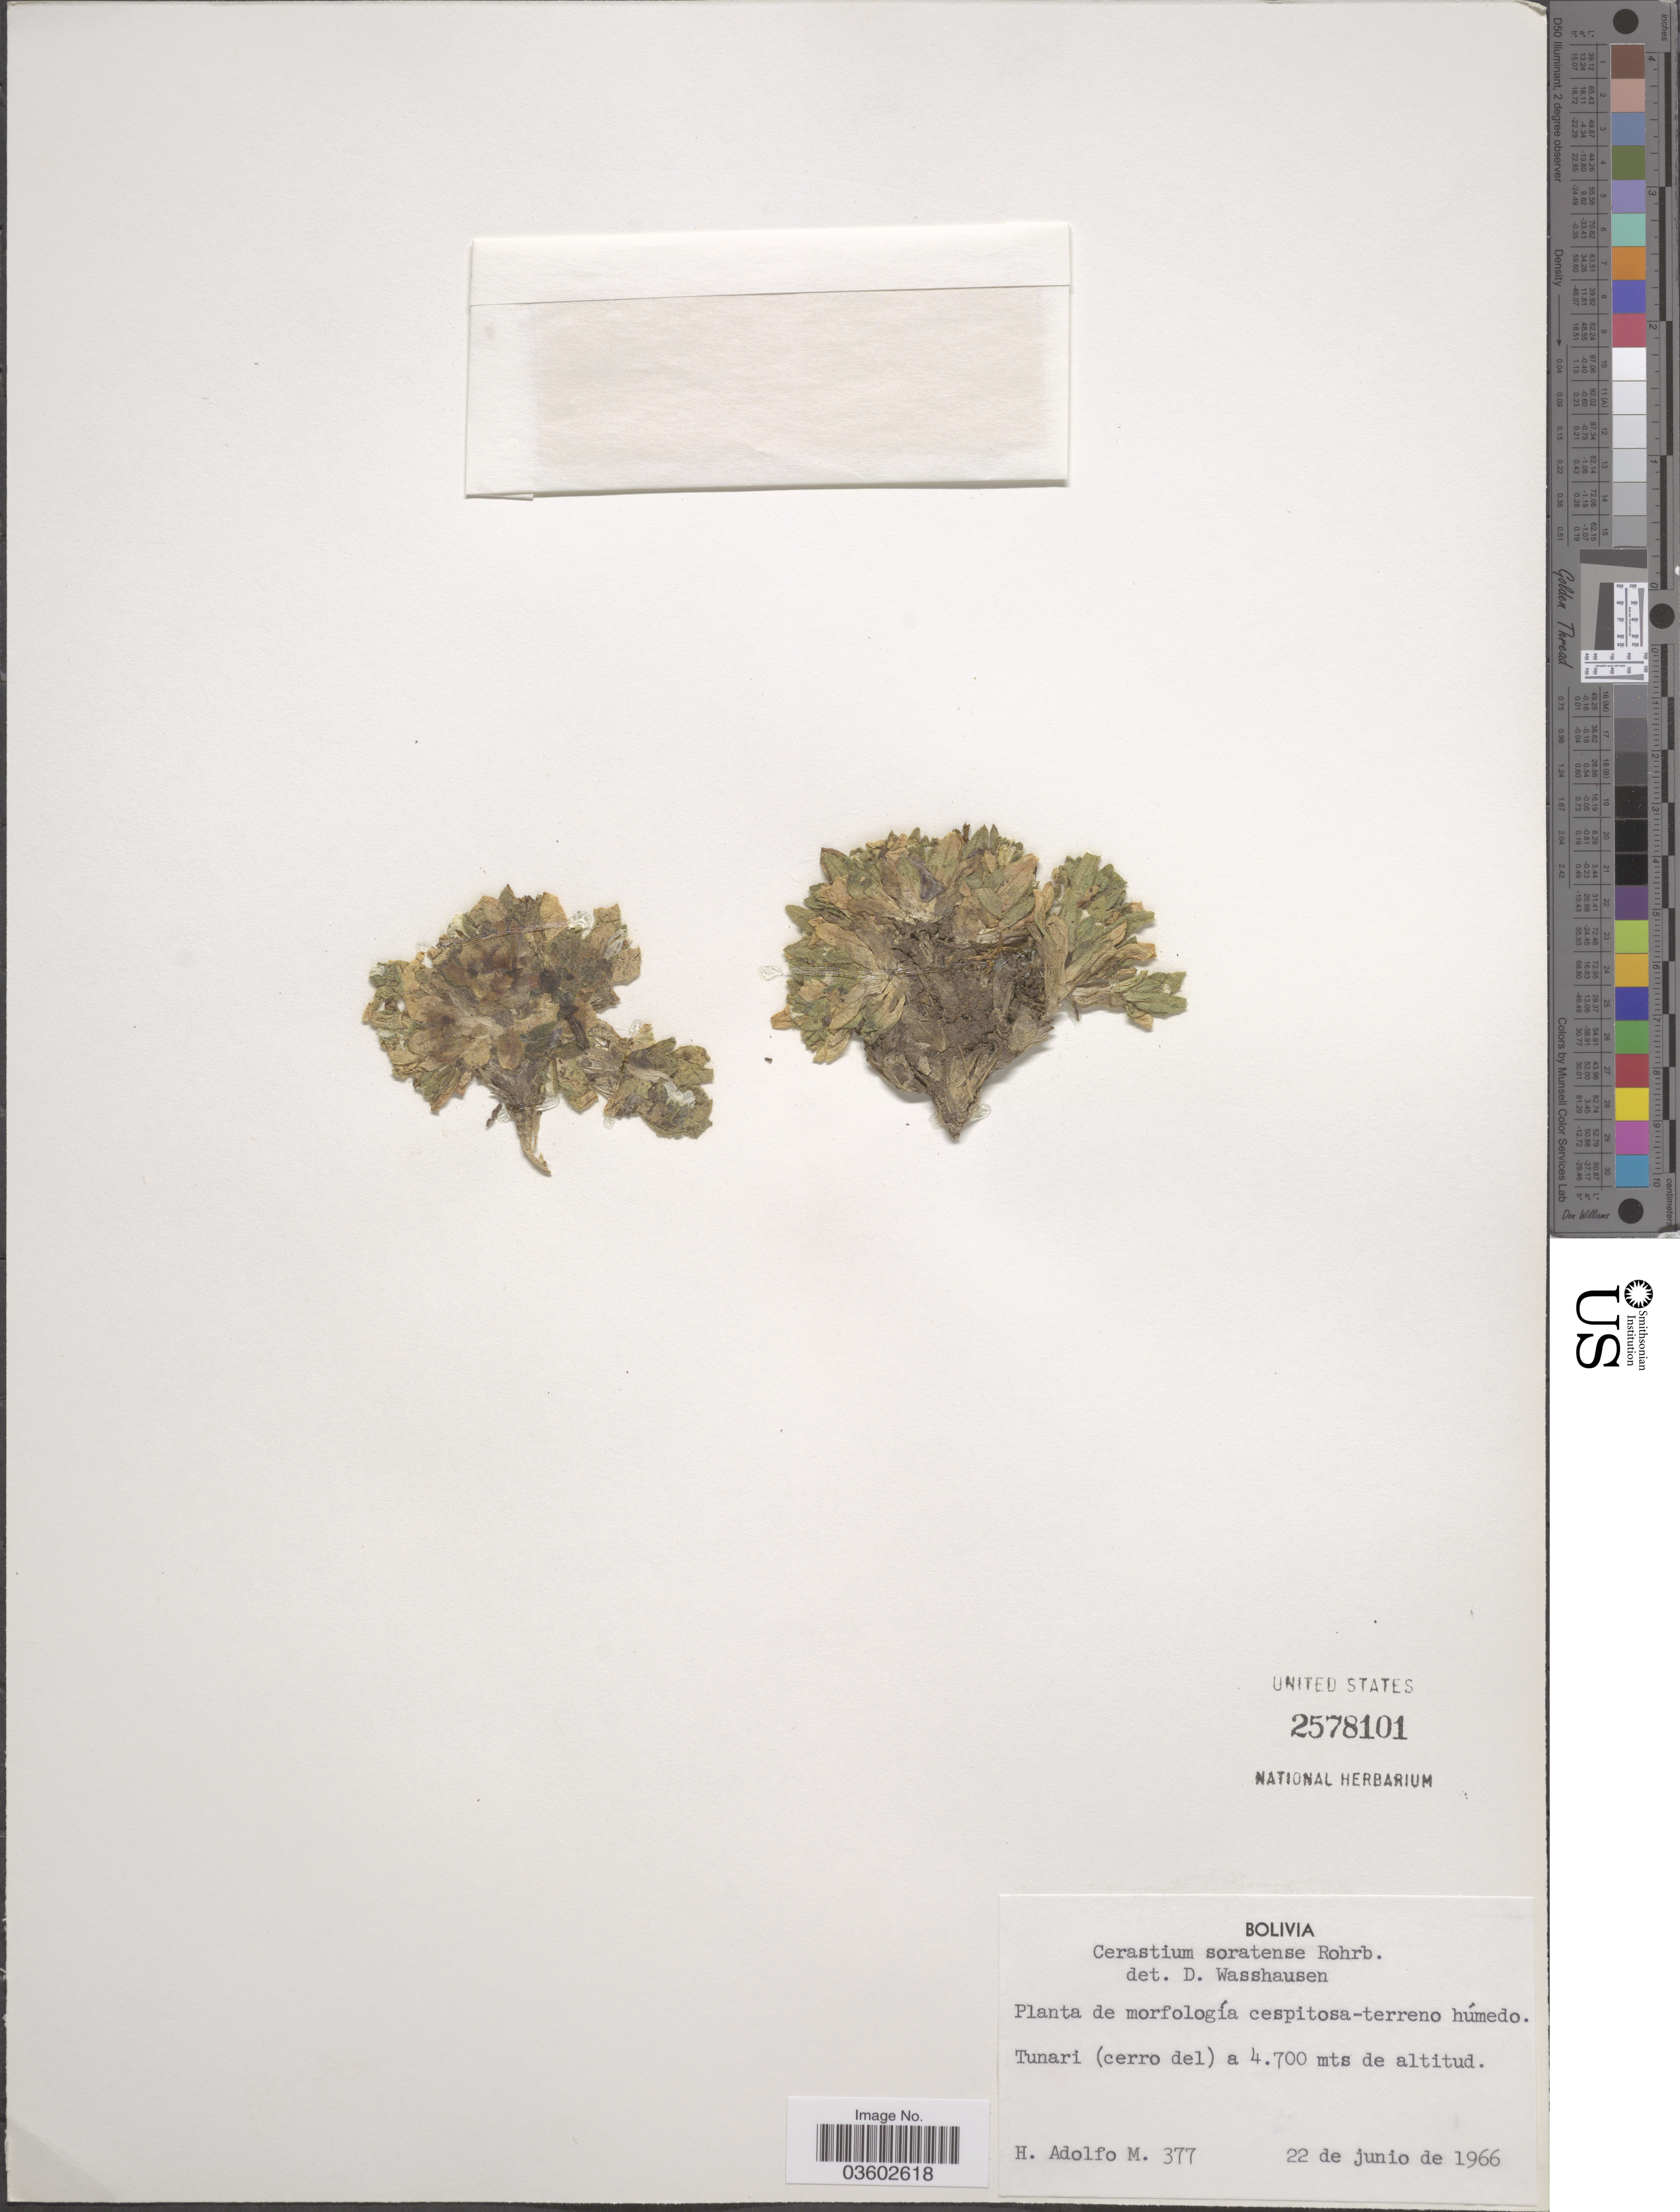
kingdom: Plantae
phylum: Tracheophyta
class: Magnoliopsida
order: Caryophyllales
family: Caryophyllaceae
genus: Cerastium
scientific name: Cerastium soratense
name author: Rohrb.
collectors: H. Adolfo M.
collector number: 377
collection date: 1966-06-22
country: Bolivia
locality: Tunari (cerro del).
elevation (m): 4700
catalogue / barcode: US 2578101